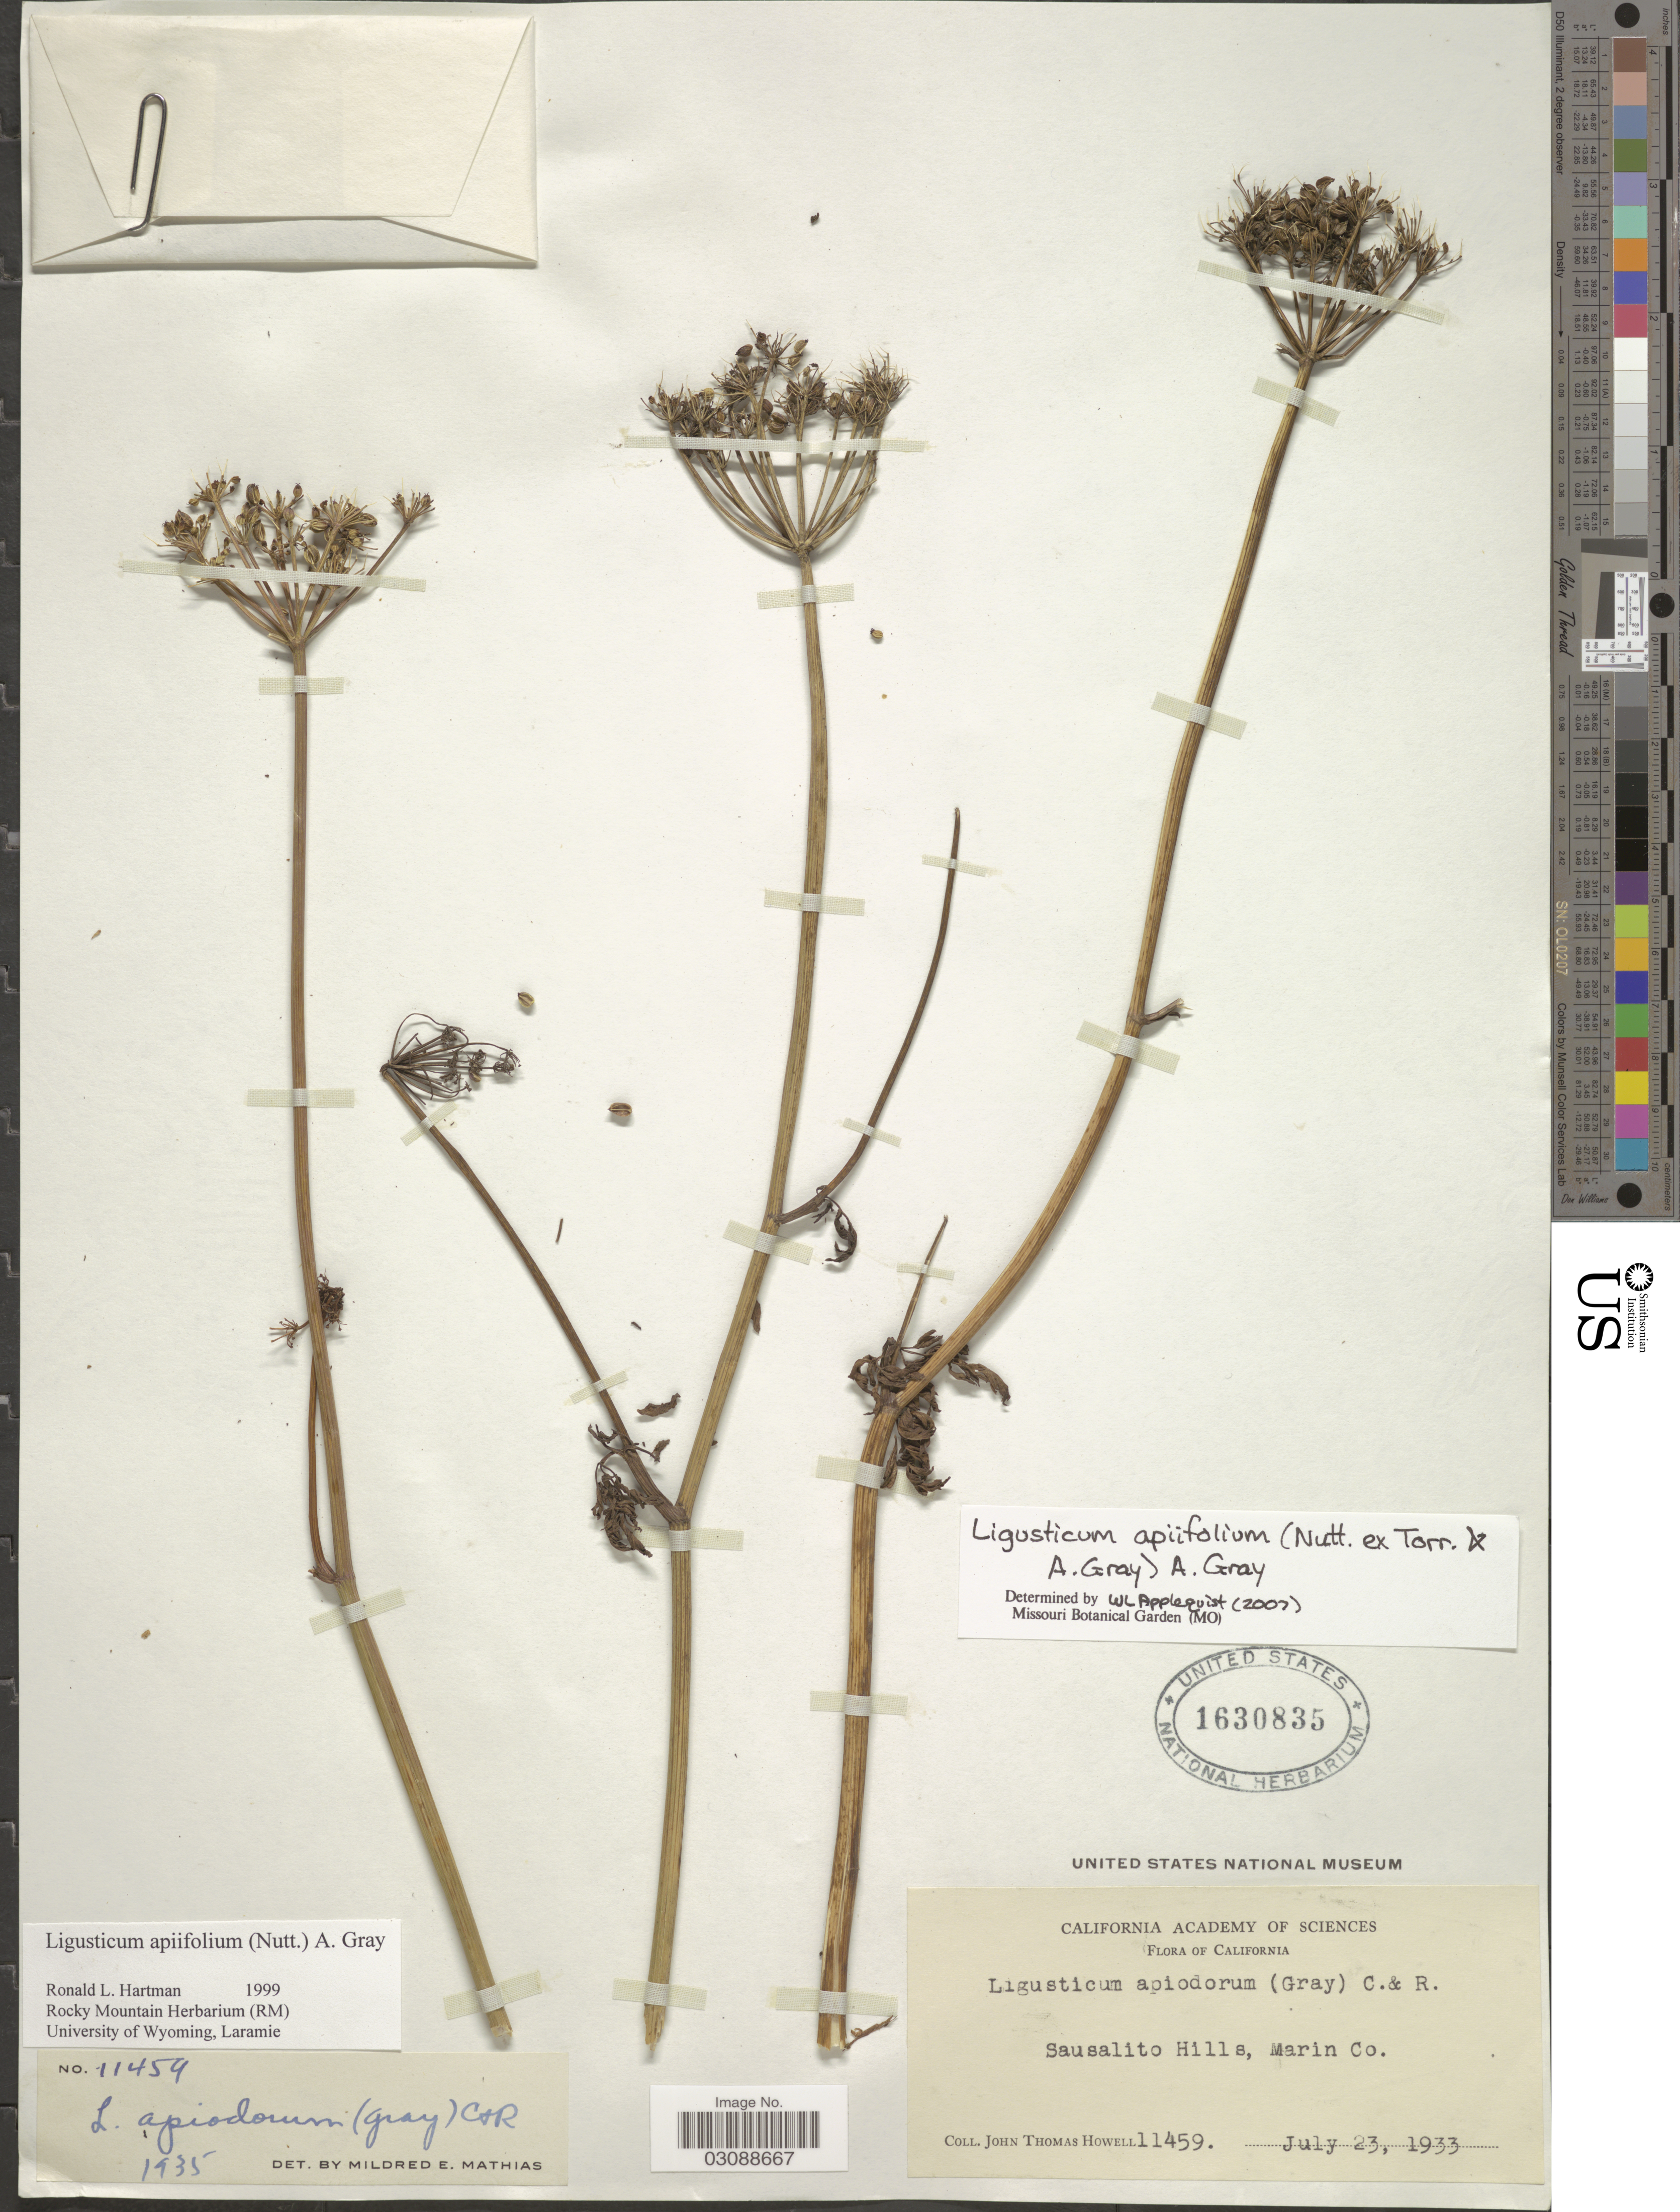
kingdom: Plantae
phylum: Tracheophyta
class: Magnoliopsida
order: Apiales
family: Apiaceae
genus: Ligusticum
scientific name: Ligusticum apiifolium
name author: (Nutt. ex Torr. & A. Gray) A. Gray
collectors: J. T. Howell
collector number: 11459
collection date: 1933-07-23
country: United States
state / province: California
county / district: Marin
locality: Sausalito Hills, Marin Co.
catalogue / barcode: US 1630835